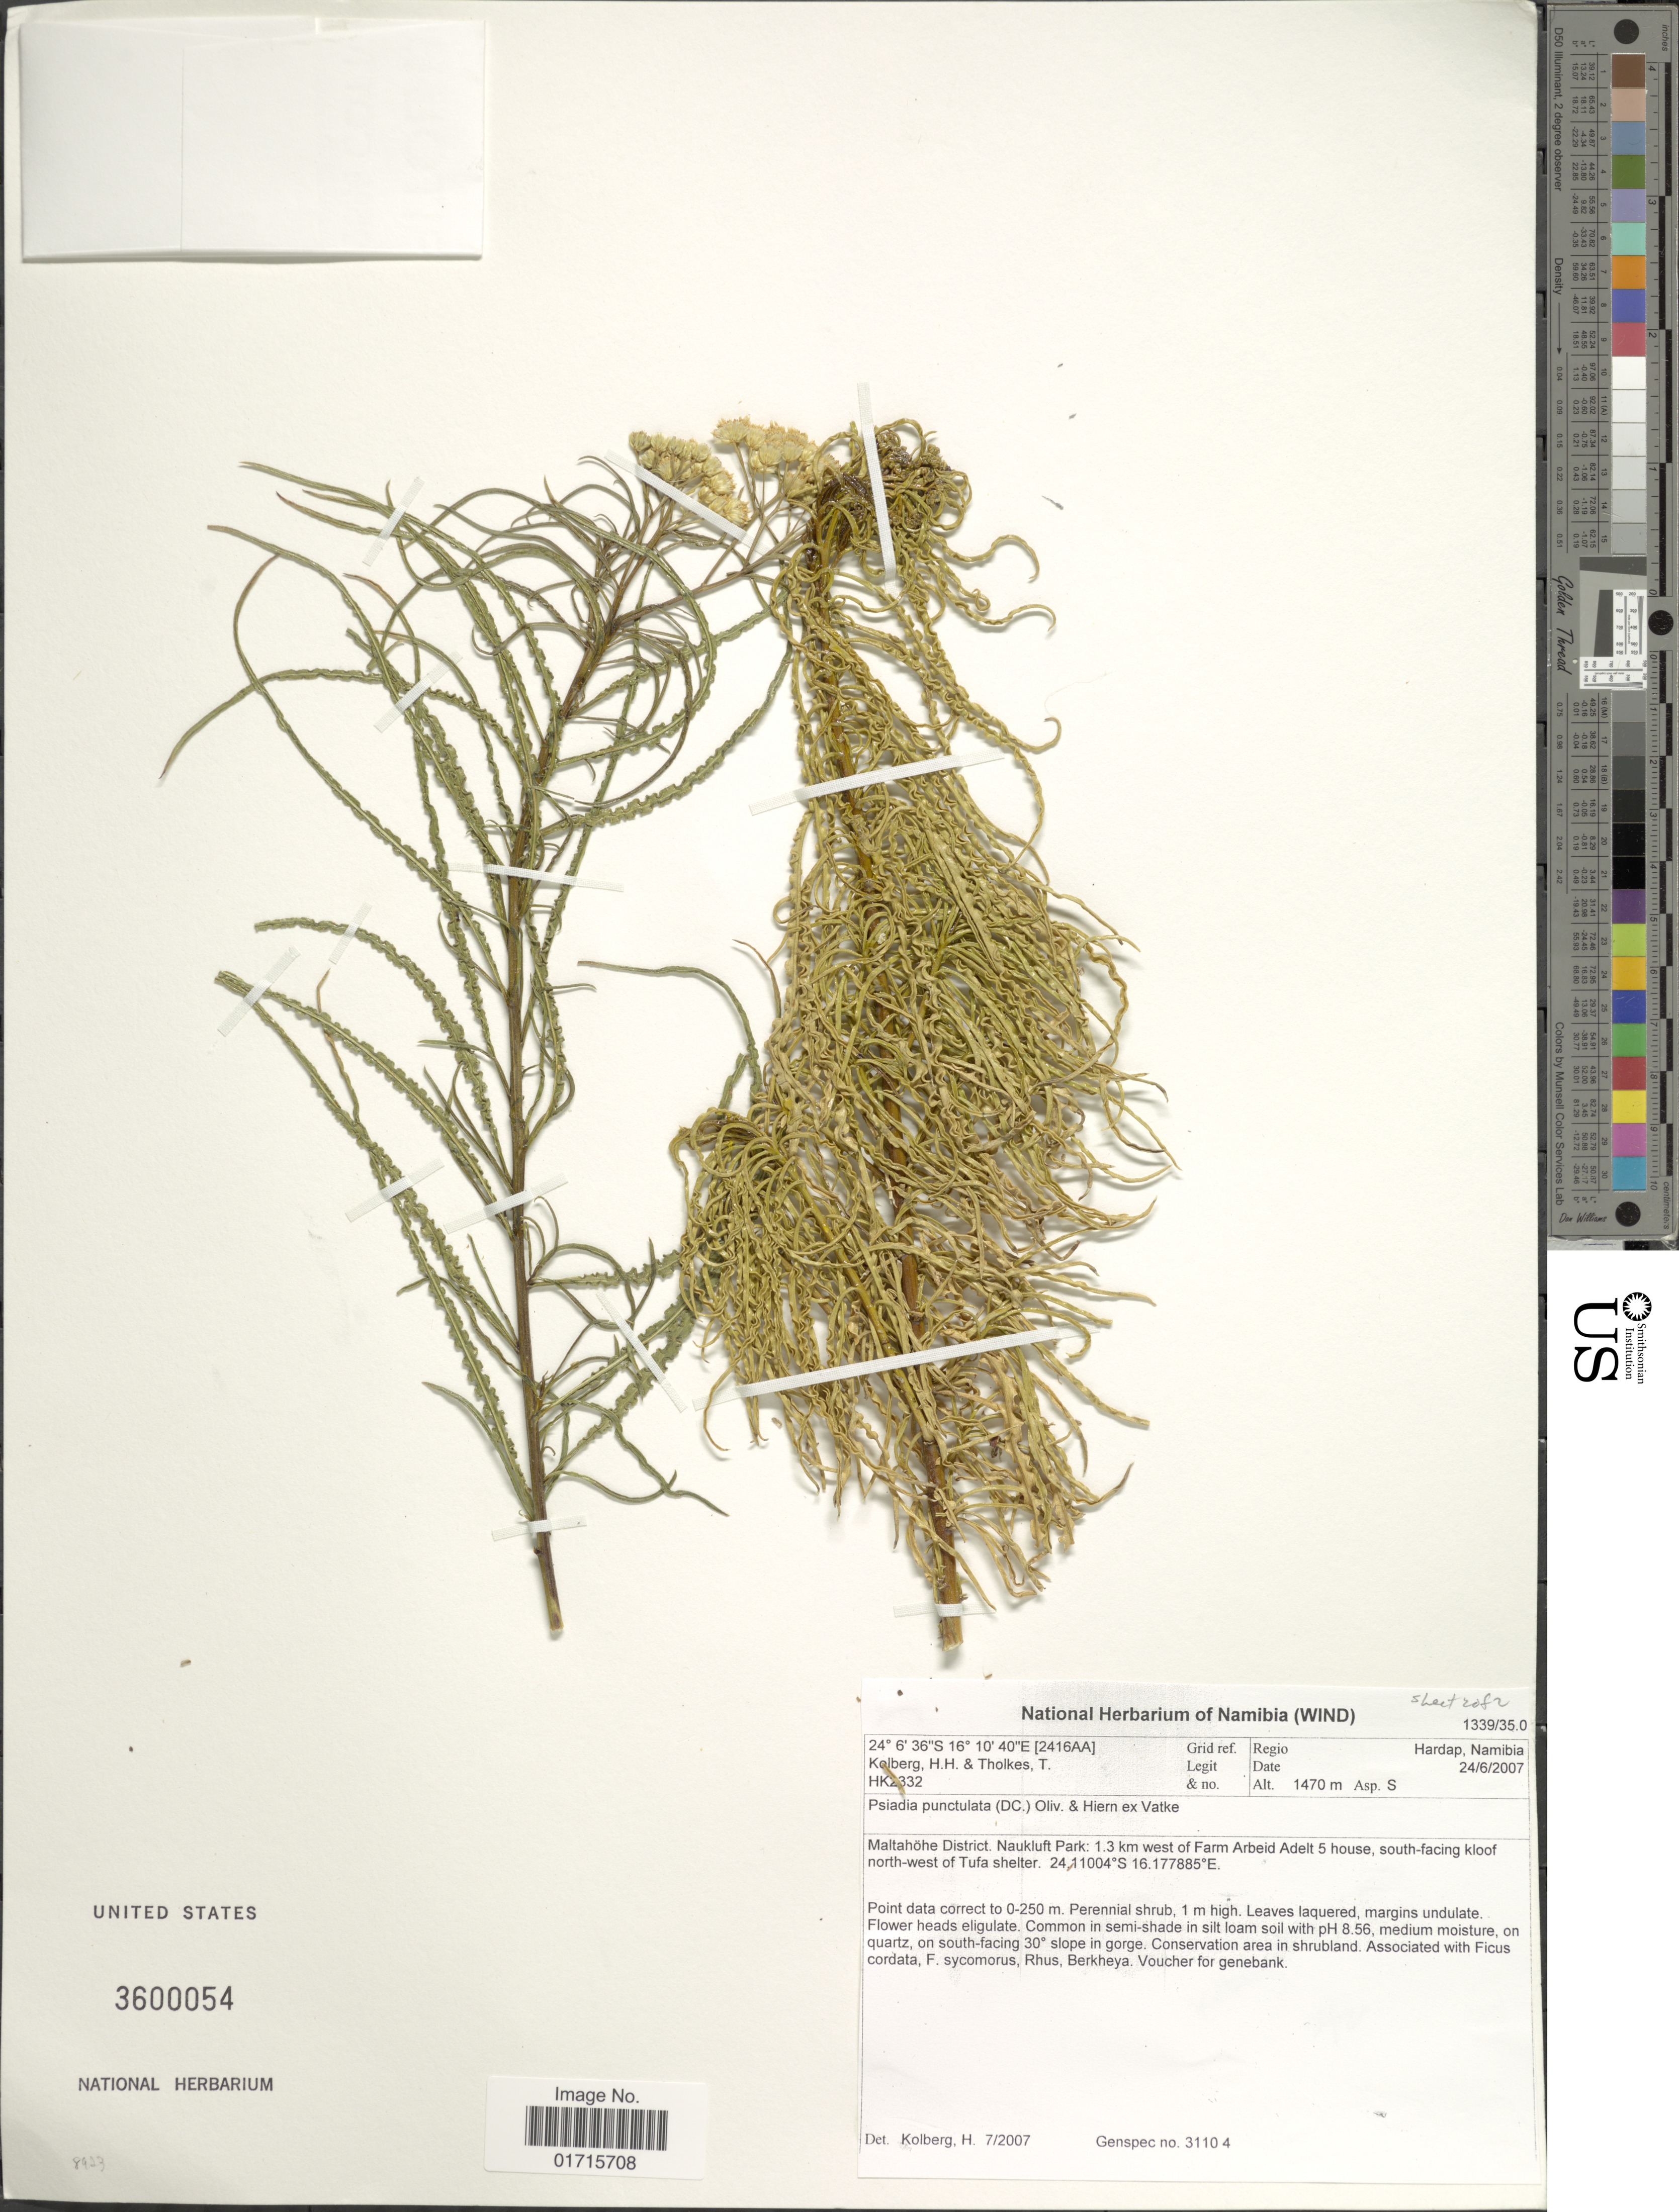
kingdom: Plantae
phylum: Tracheophyta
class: Magnoliopsida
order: Asterales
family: Asteraceae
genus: Psiadia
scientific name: Psiadia punctulata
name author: (DC.) Vatke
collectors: H. H. Kolberg & T. Tholkes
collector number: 2332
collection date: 2007-06-24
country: Namibia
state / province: Hardap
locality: Hardap, Nambia. Maltahohe District. Naukluft: 1.3 km west of Farm Arbeid Adelt 5 house, south-facing kloof north-west of Tufa shelter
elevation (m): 1470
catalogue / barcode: US 3600054